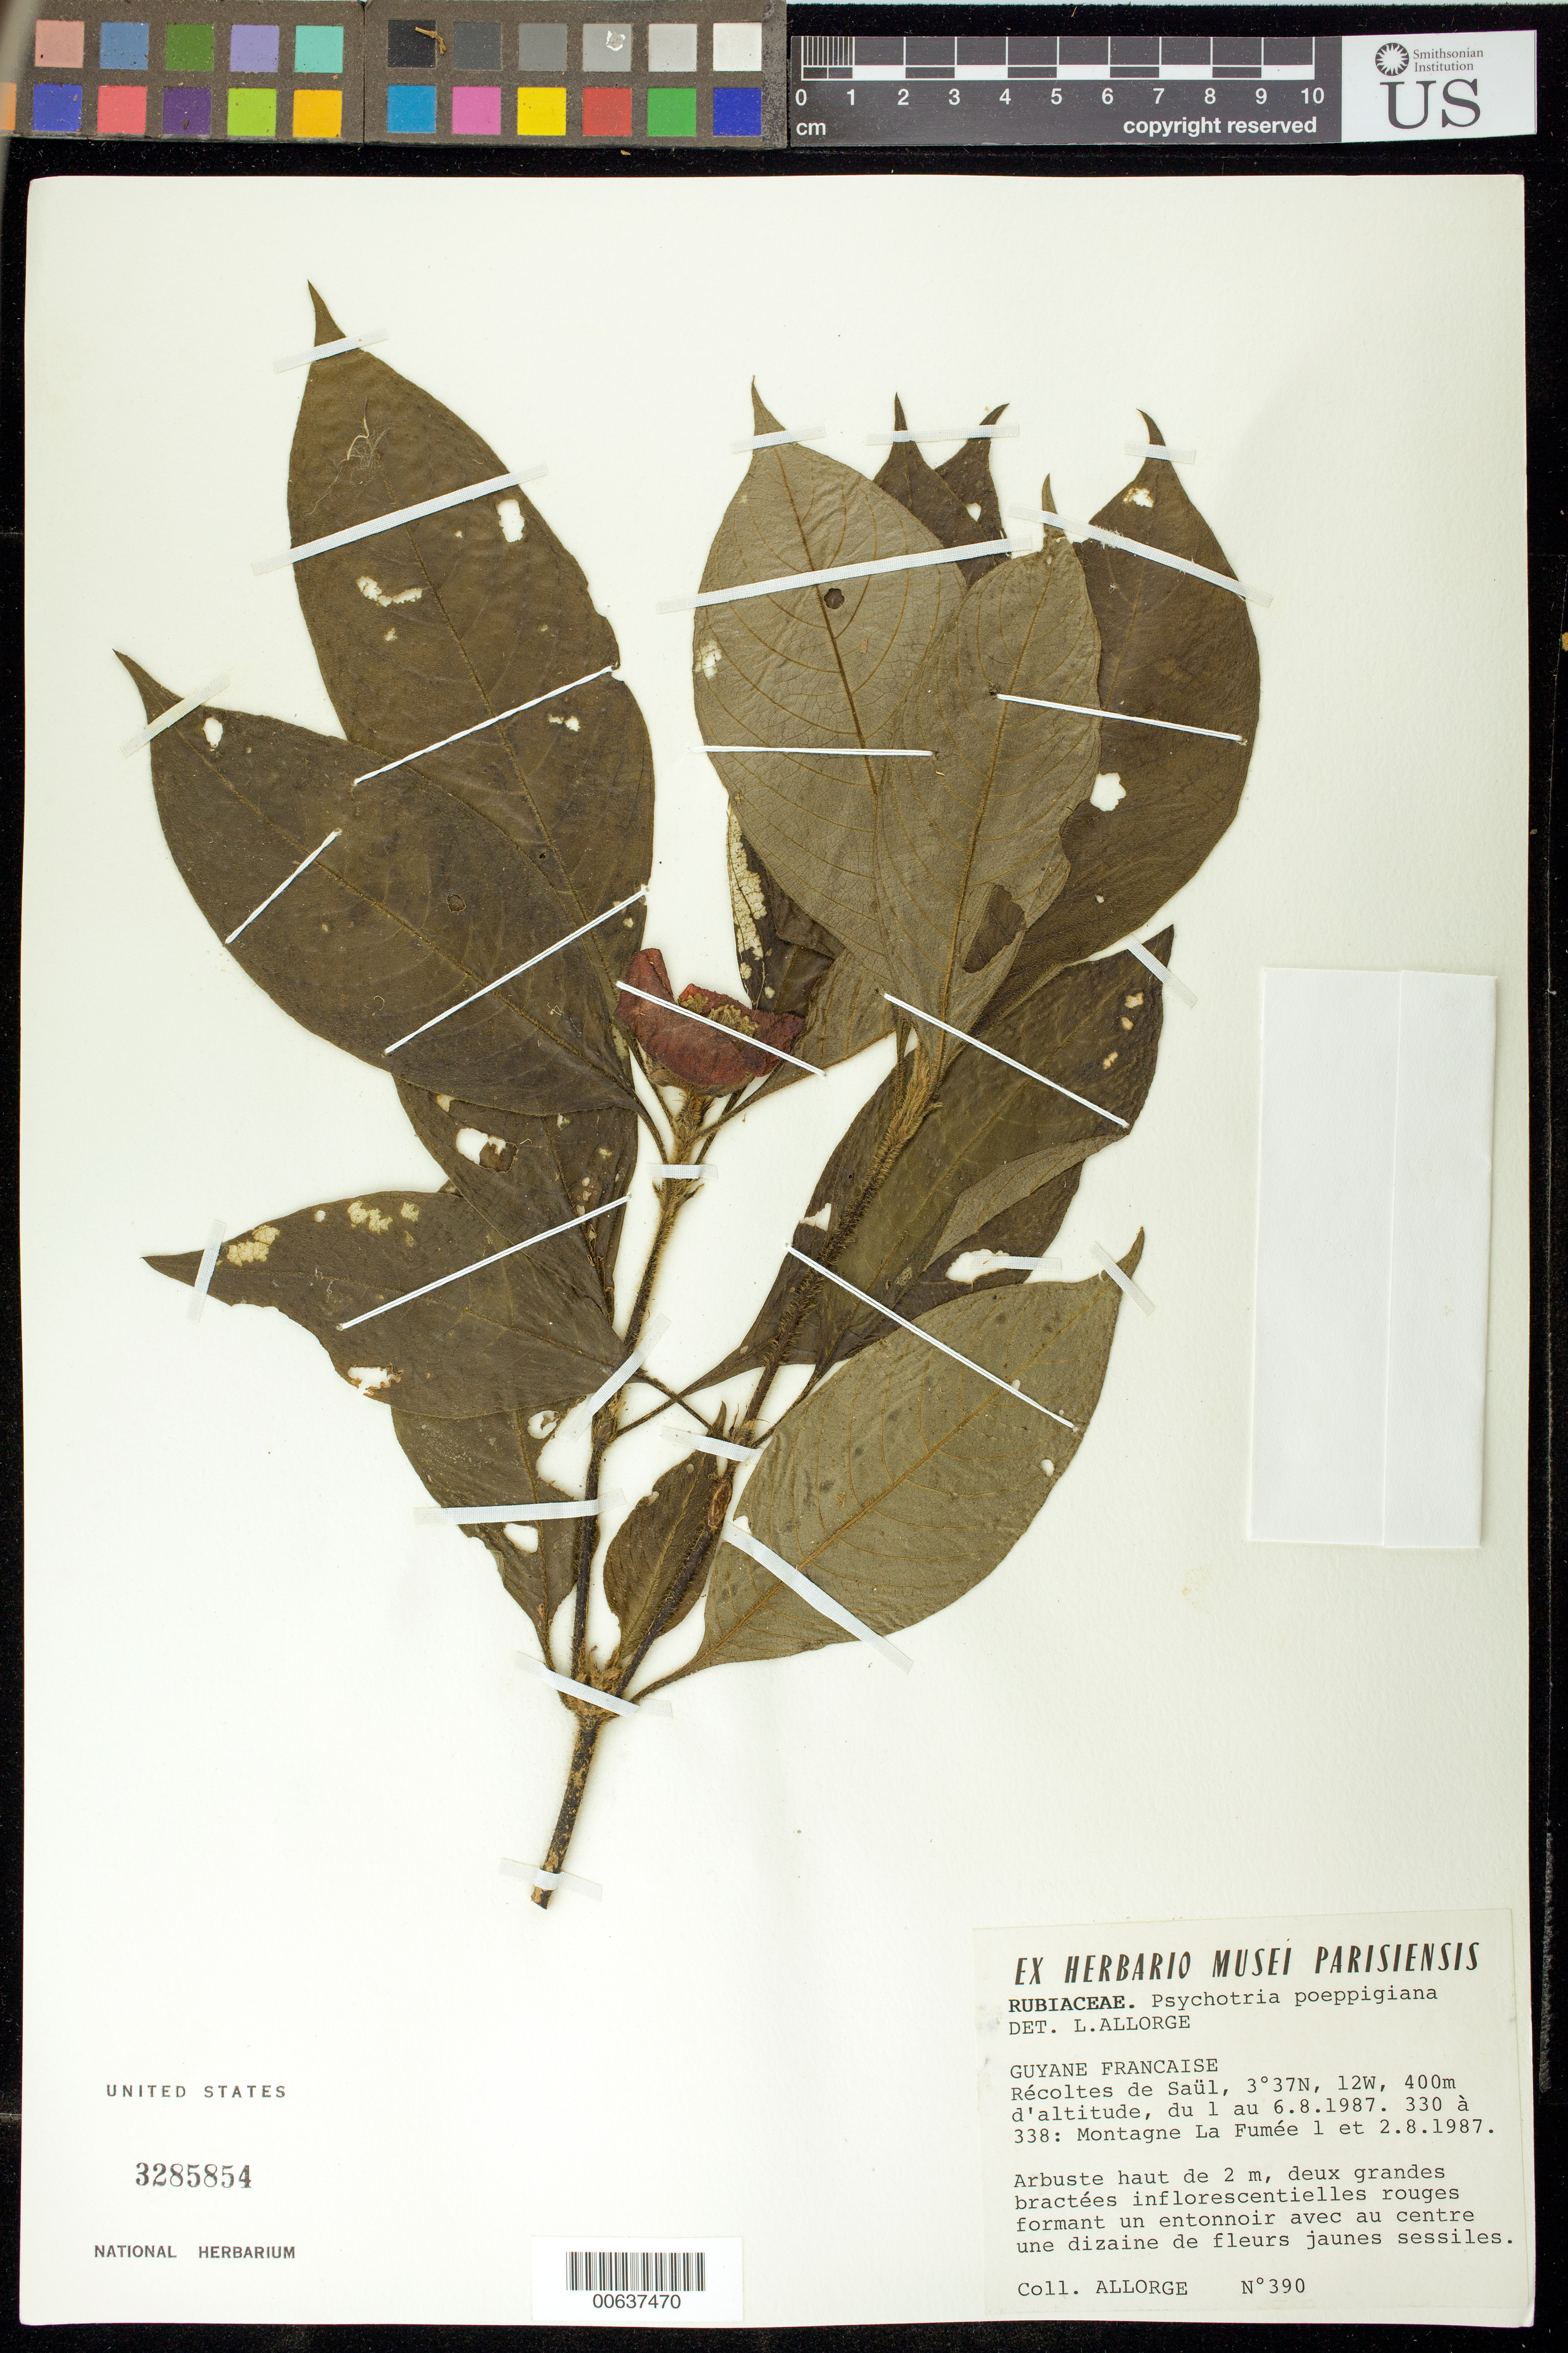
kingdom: Plantae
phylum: Tracheophyta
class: Magnoliopsida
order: Gentianales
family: Rubiaceae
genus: Palicourea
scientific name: Palicourea tomentosa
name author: (Aubl.) Borhidi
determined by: Kirkbride, J. H., Jr.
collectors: L. Allorge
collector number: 390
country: French Guiana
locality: Saül, Montagne La Fumée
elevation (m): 400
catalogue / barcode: US 3285854